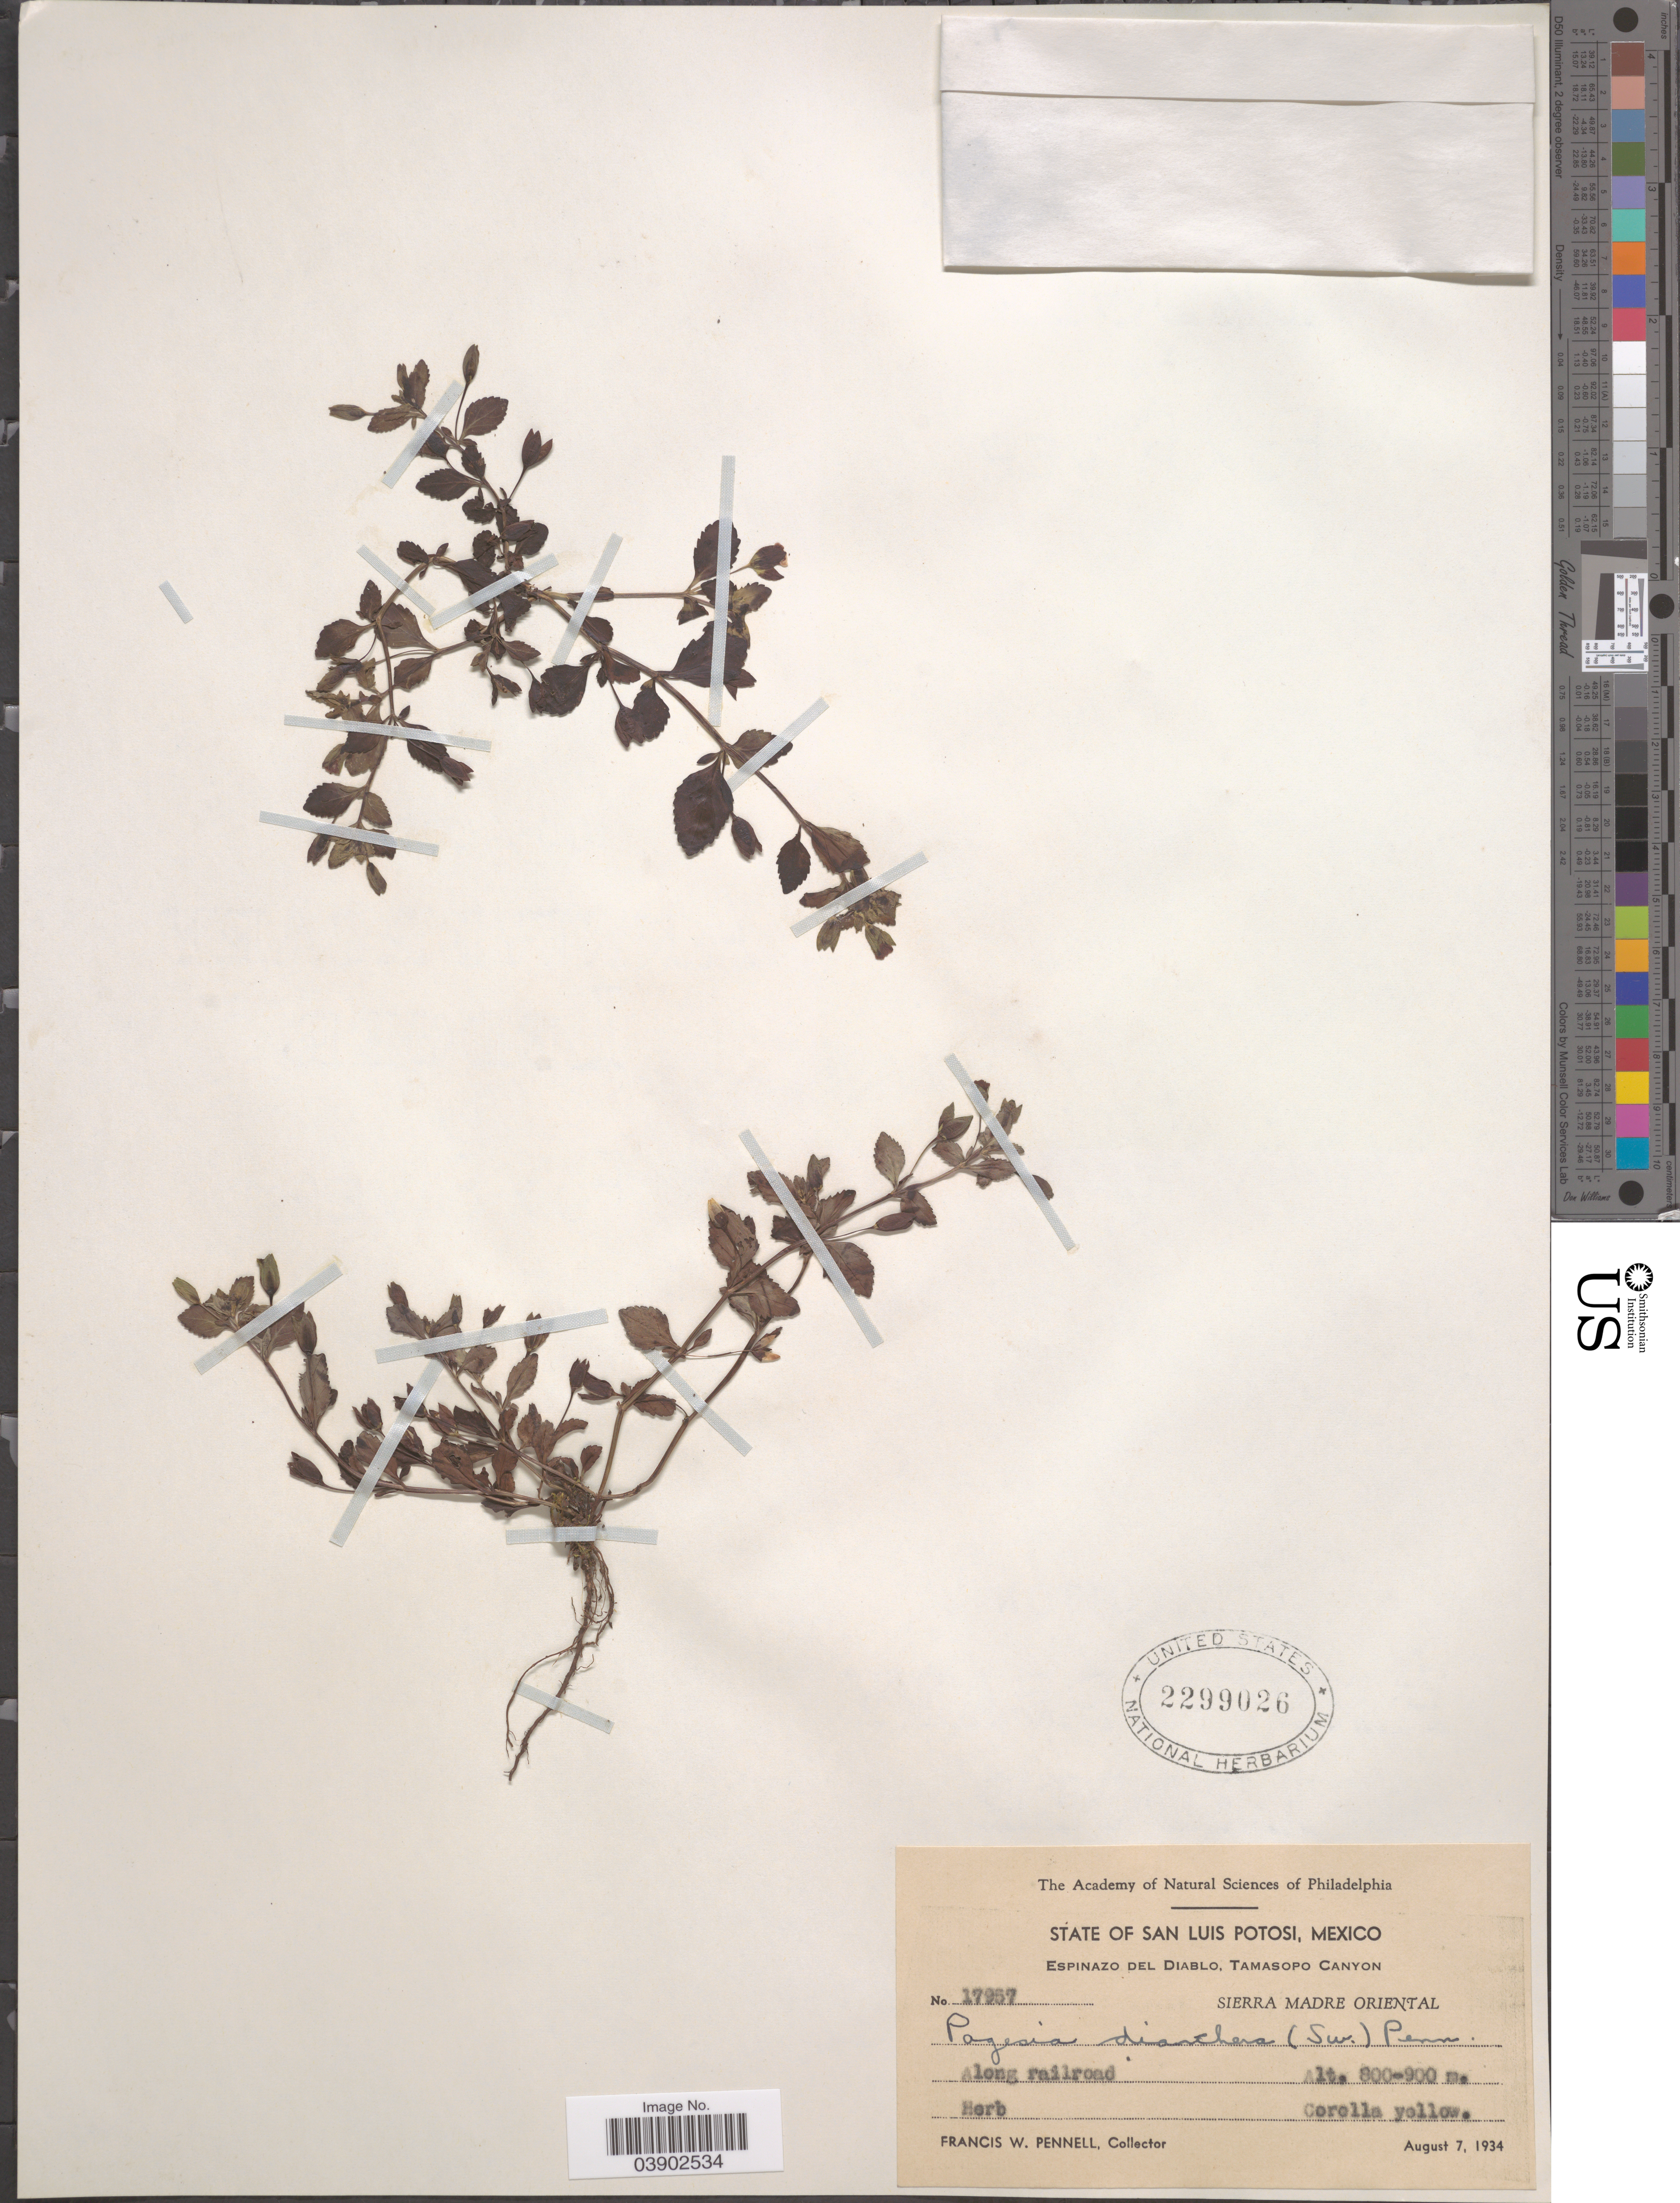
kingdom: Plantae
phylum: Tracheophyta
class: Magnoliopsida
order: Lamiales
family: Plantaginaceae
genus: Mecardonia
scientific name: Mecardonia procumbens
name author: (Mill.) Small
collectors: F. W. Pennell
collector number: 17957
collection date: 1934-08-07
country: Mexico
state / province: San Luis Potosí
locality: Espinazo del Diablo, Tamasopo Canyon. Sierra Madre Oriental.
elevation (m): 800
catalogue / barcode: US 2299026